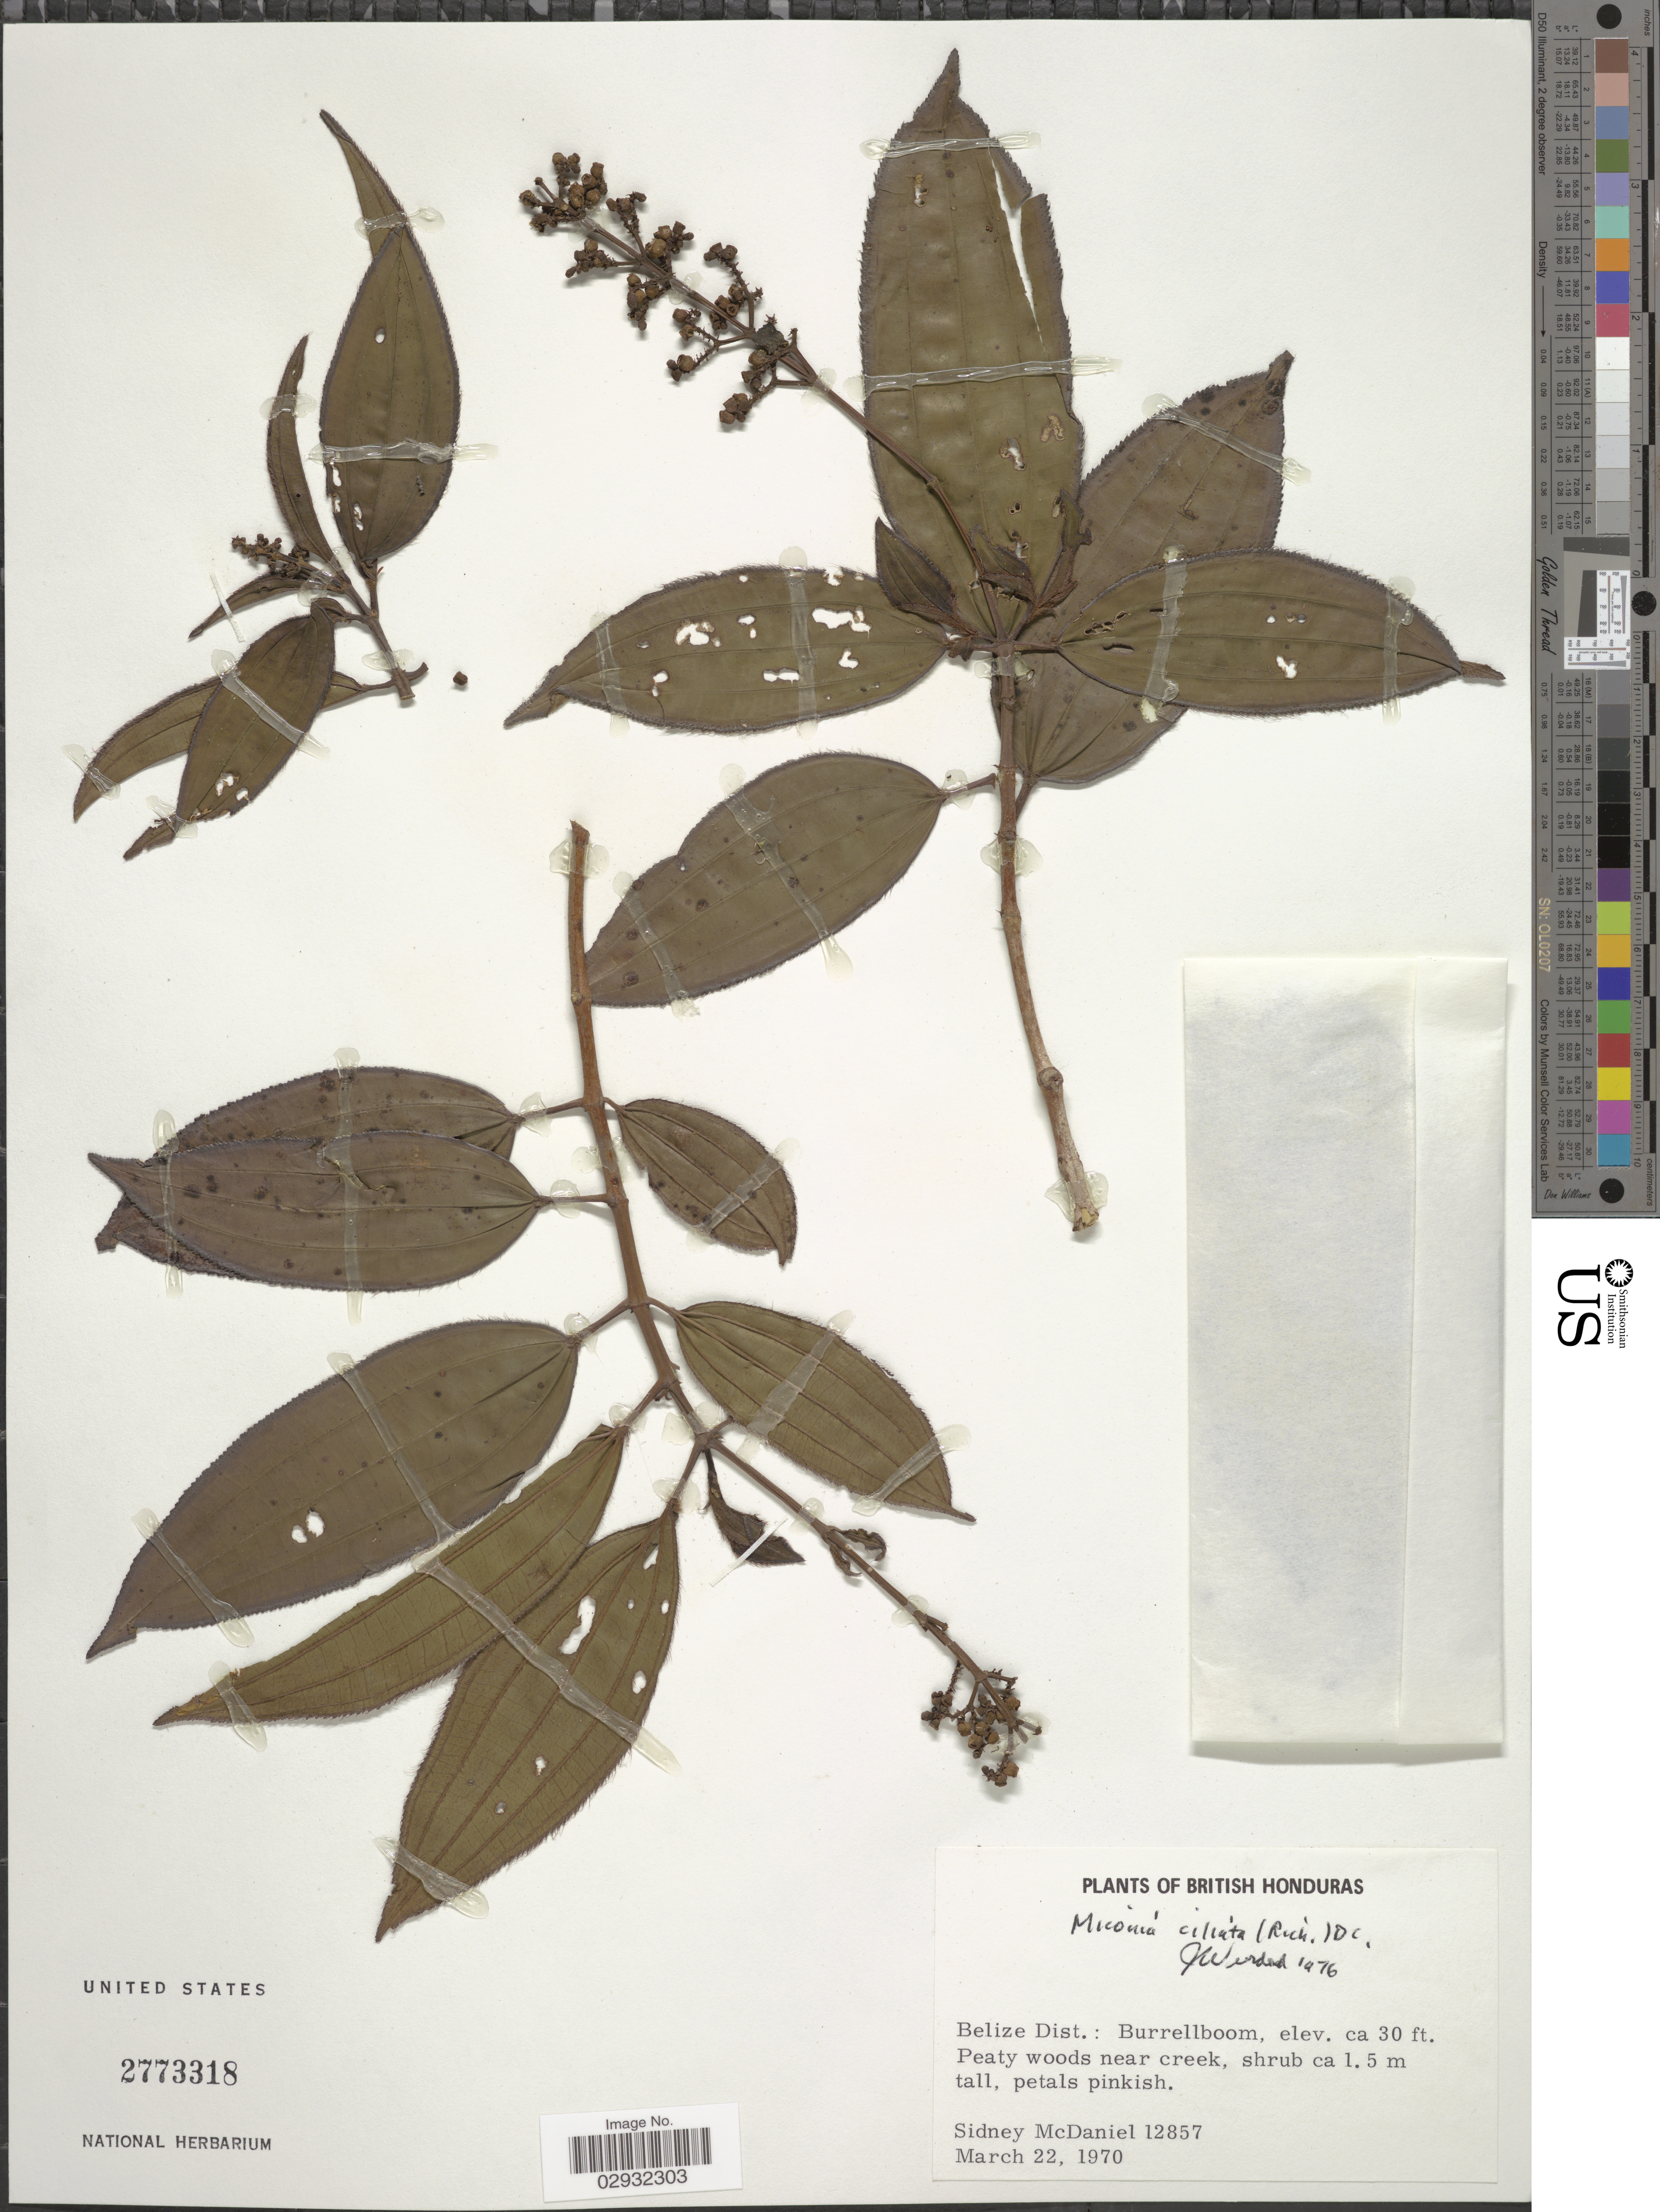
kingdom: Plantae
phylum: Tracheophyta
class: Magnoliopsida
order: Myrtales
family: Melastomataceae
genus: Miconia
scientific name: Miconia ciliata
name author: (Rich.) DC.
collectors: S. McDaniel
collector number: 12857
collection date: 1970-03-22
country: Belize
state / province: Belize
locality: British Honduras. Belize Dist.: Burrellboom. Peaty woods near creek.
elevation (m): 9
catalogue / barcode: US 2773318